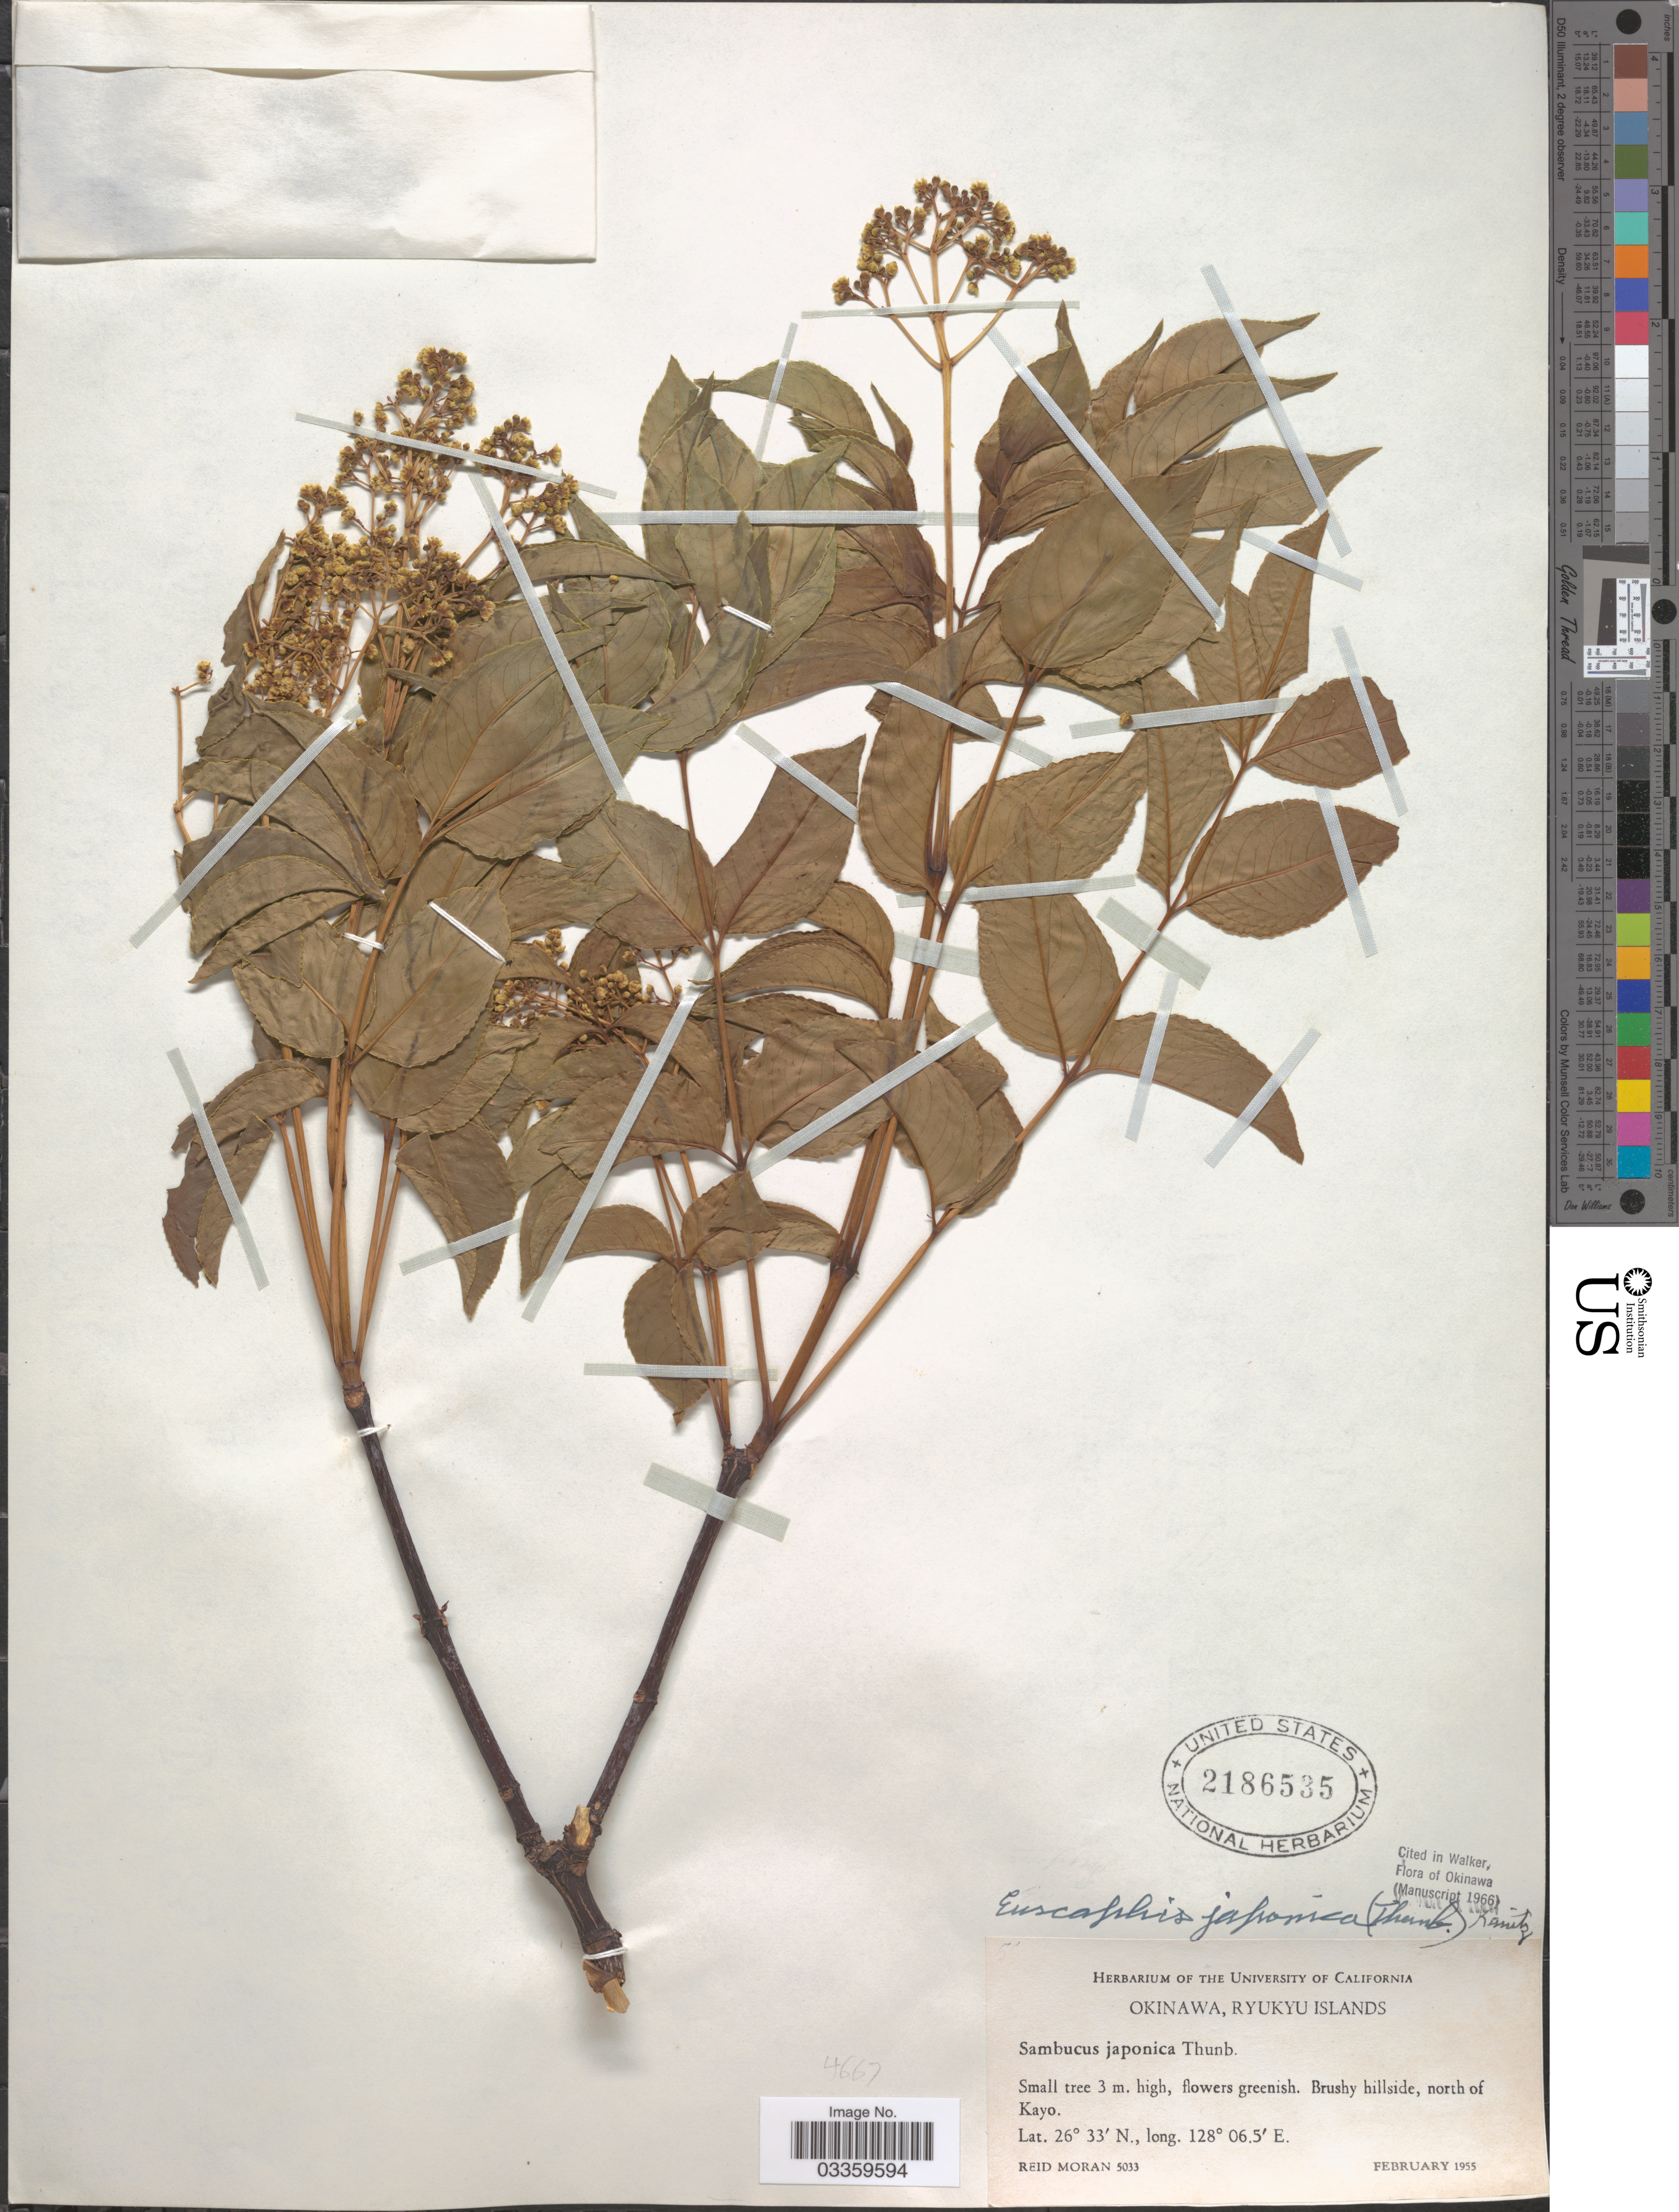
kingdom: Plantae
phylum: Tracheophyta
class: Magnoliopsida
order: Crossosomatales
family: Staphyleaceae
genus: Euscaphis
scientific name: Euscaphis japonica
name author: (Thunb.) Kanitz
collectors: R. V. Moran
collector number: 5033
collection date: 1955-02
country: Japan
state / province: Okinawa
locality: Ryukyu Islands, north of Kayo.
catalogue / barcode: US 2186535